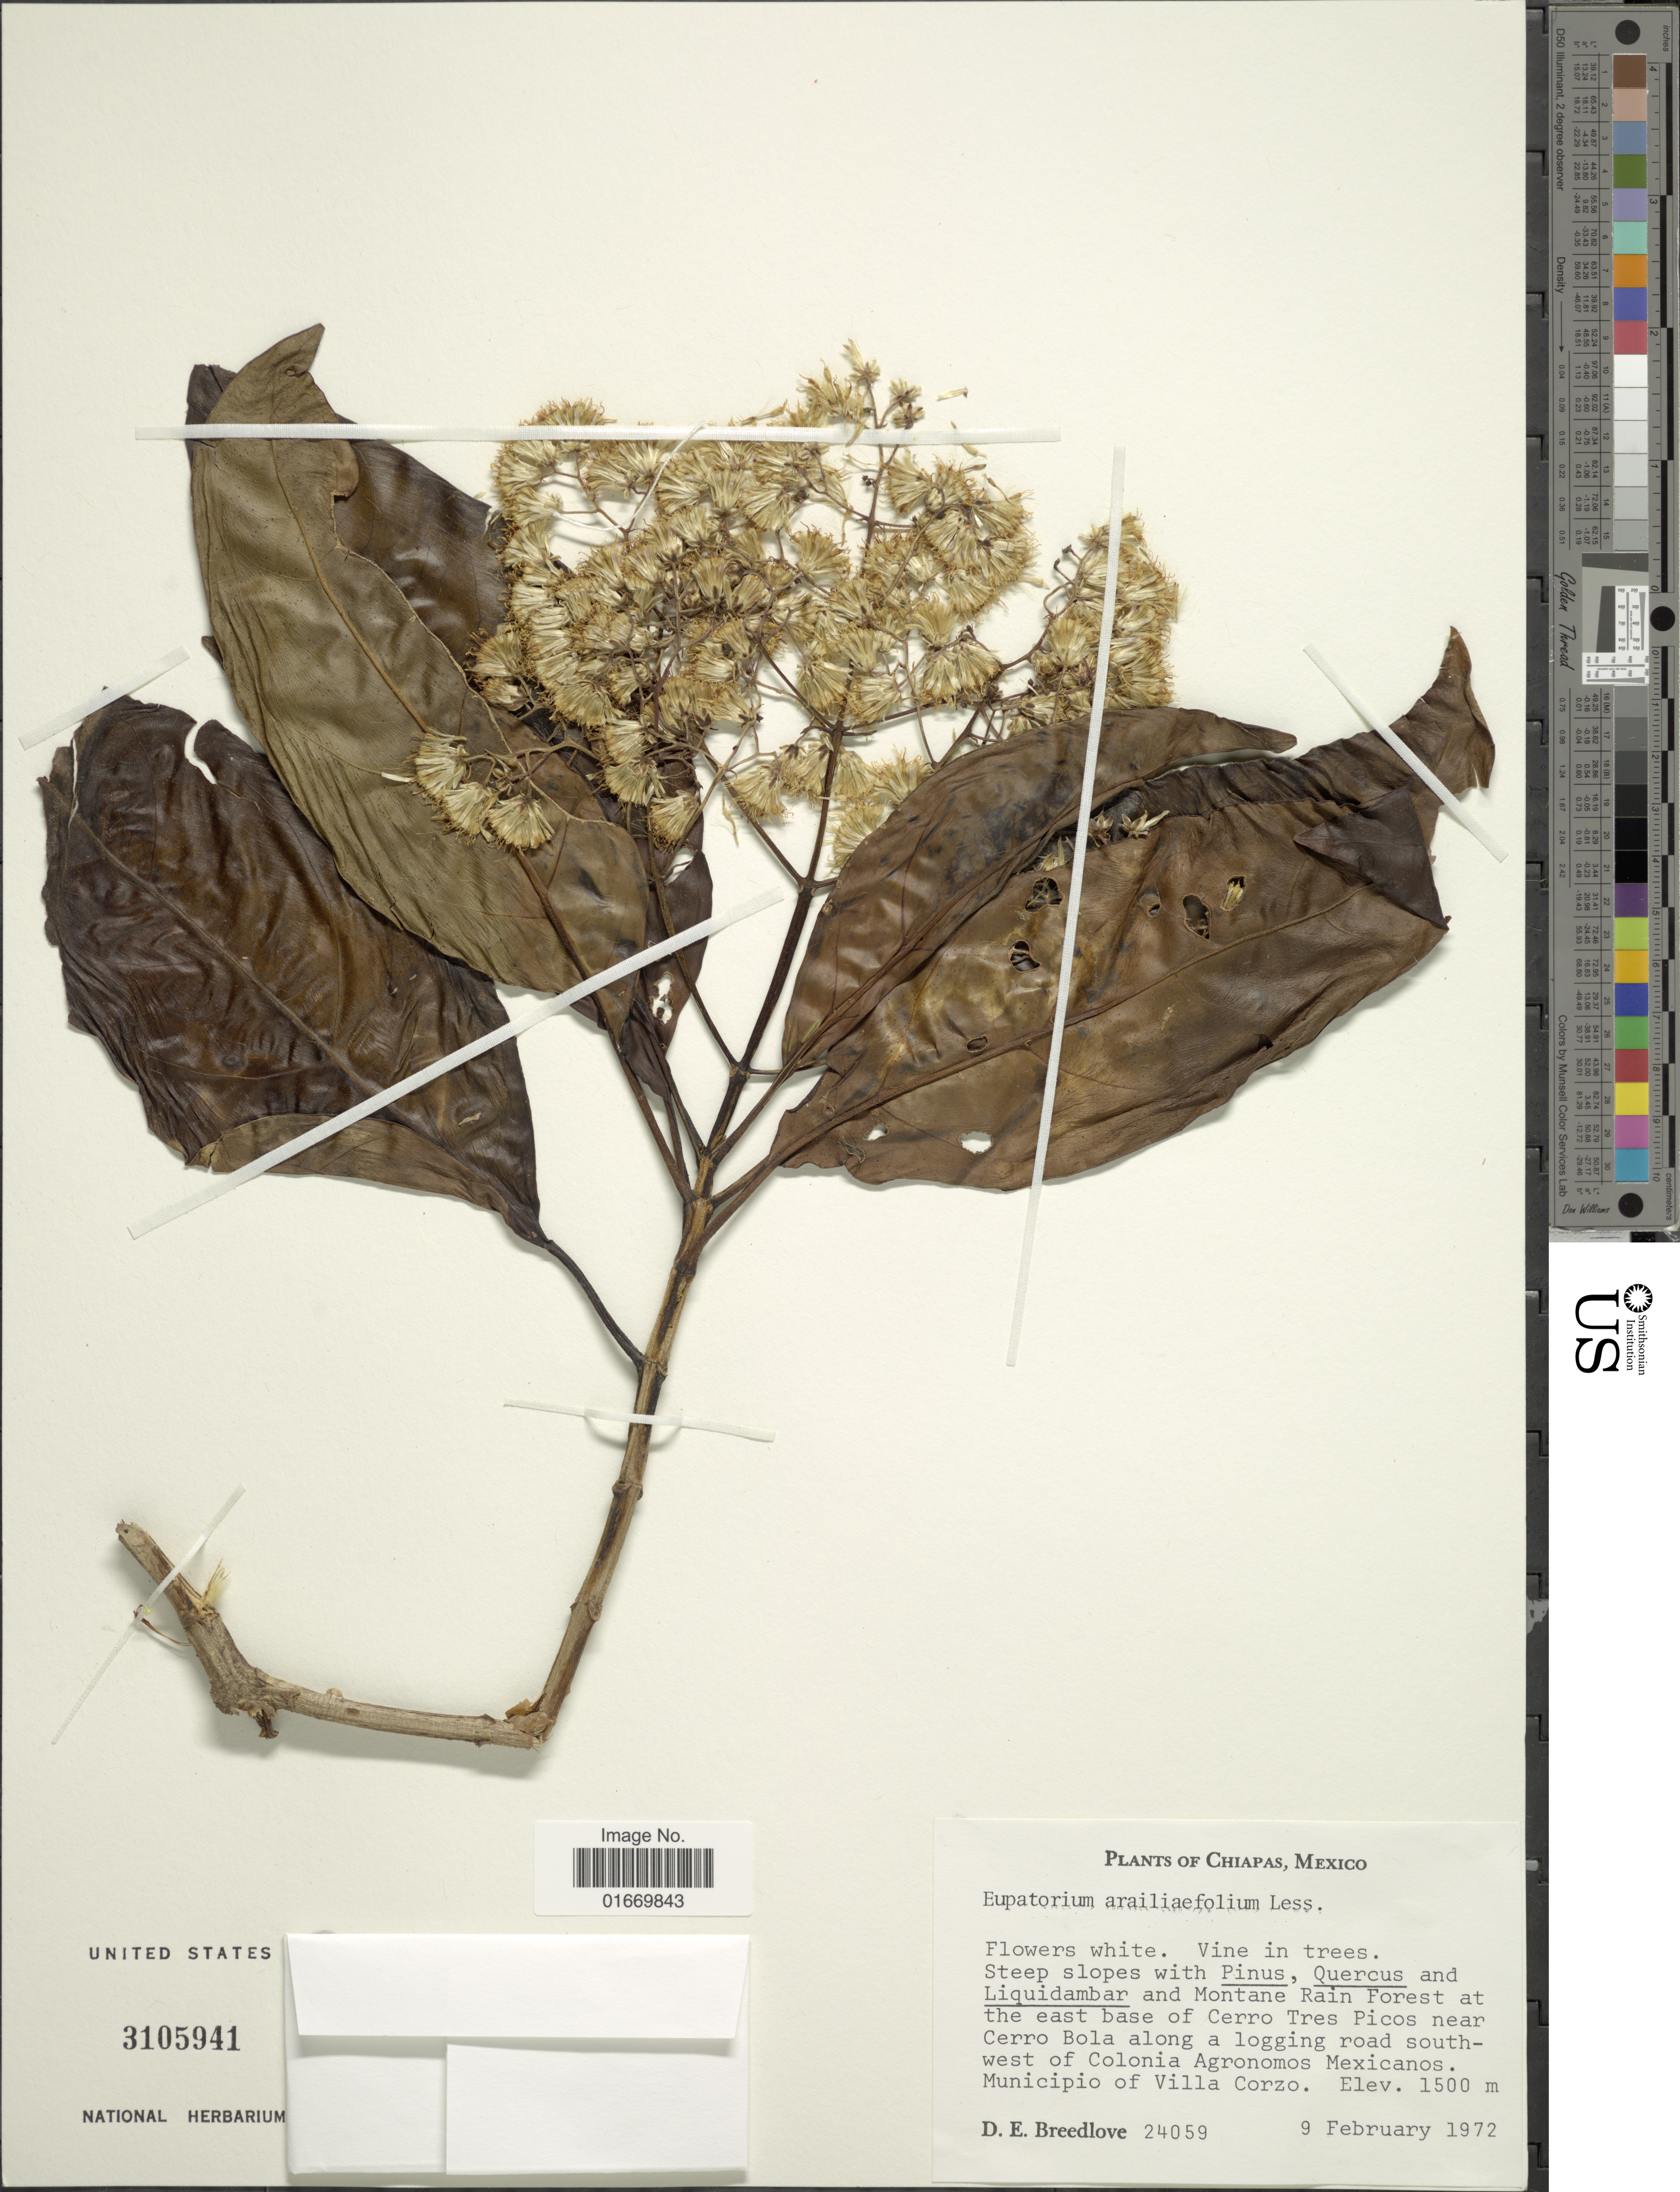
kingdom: Plantae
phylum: Tracheophyta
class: Magnoliopsida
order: Asterales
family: Asteraceae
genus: Neomirandea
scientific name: Neomirandea araliaefolia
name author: (Less.) R.M. King & H. Rob.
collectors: D. E. Breedlove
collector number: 24059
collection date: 1972-02-09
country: Mexico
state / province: Chiapas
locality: East base of Cerro Tres Picos near Cerro Bola along a logging road southwest of Colonia Agronomos Mexicanos, Municipio of Villa Corzo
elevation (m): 1500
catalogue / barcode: US 3105941